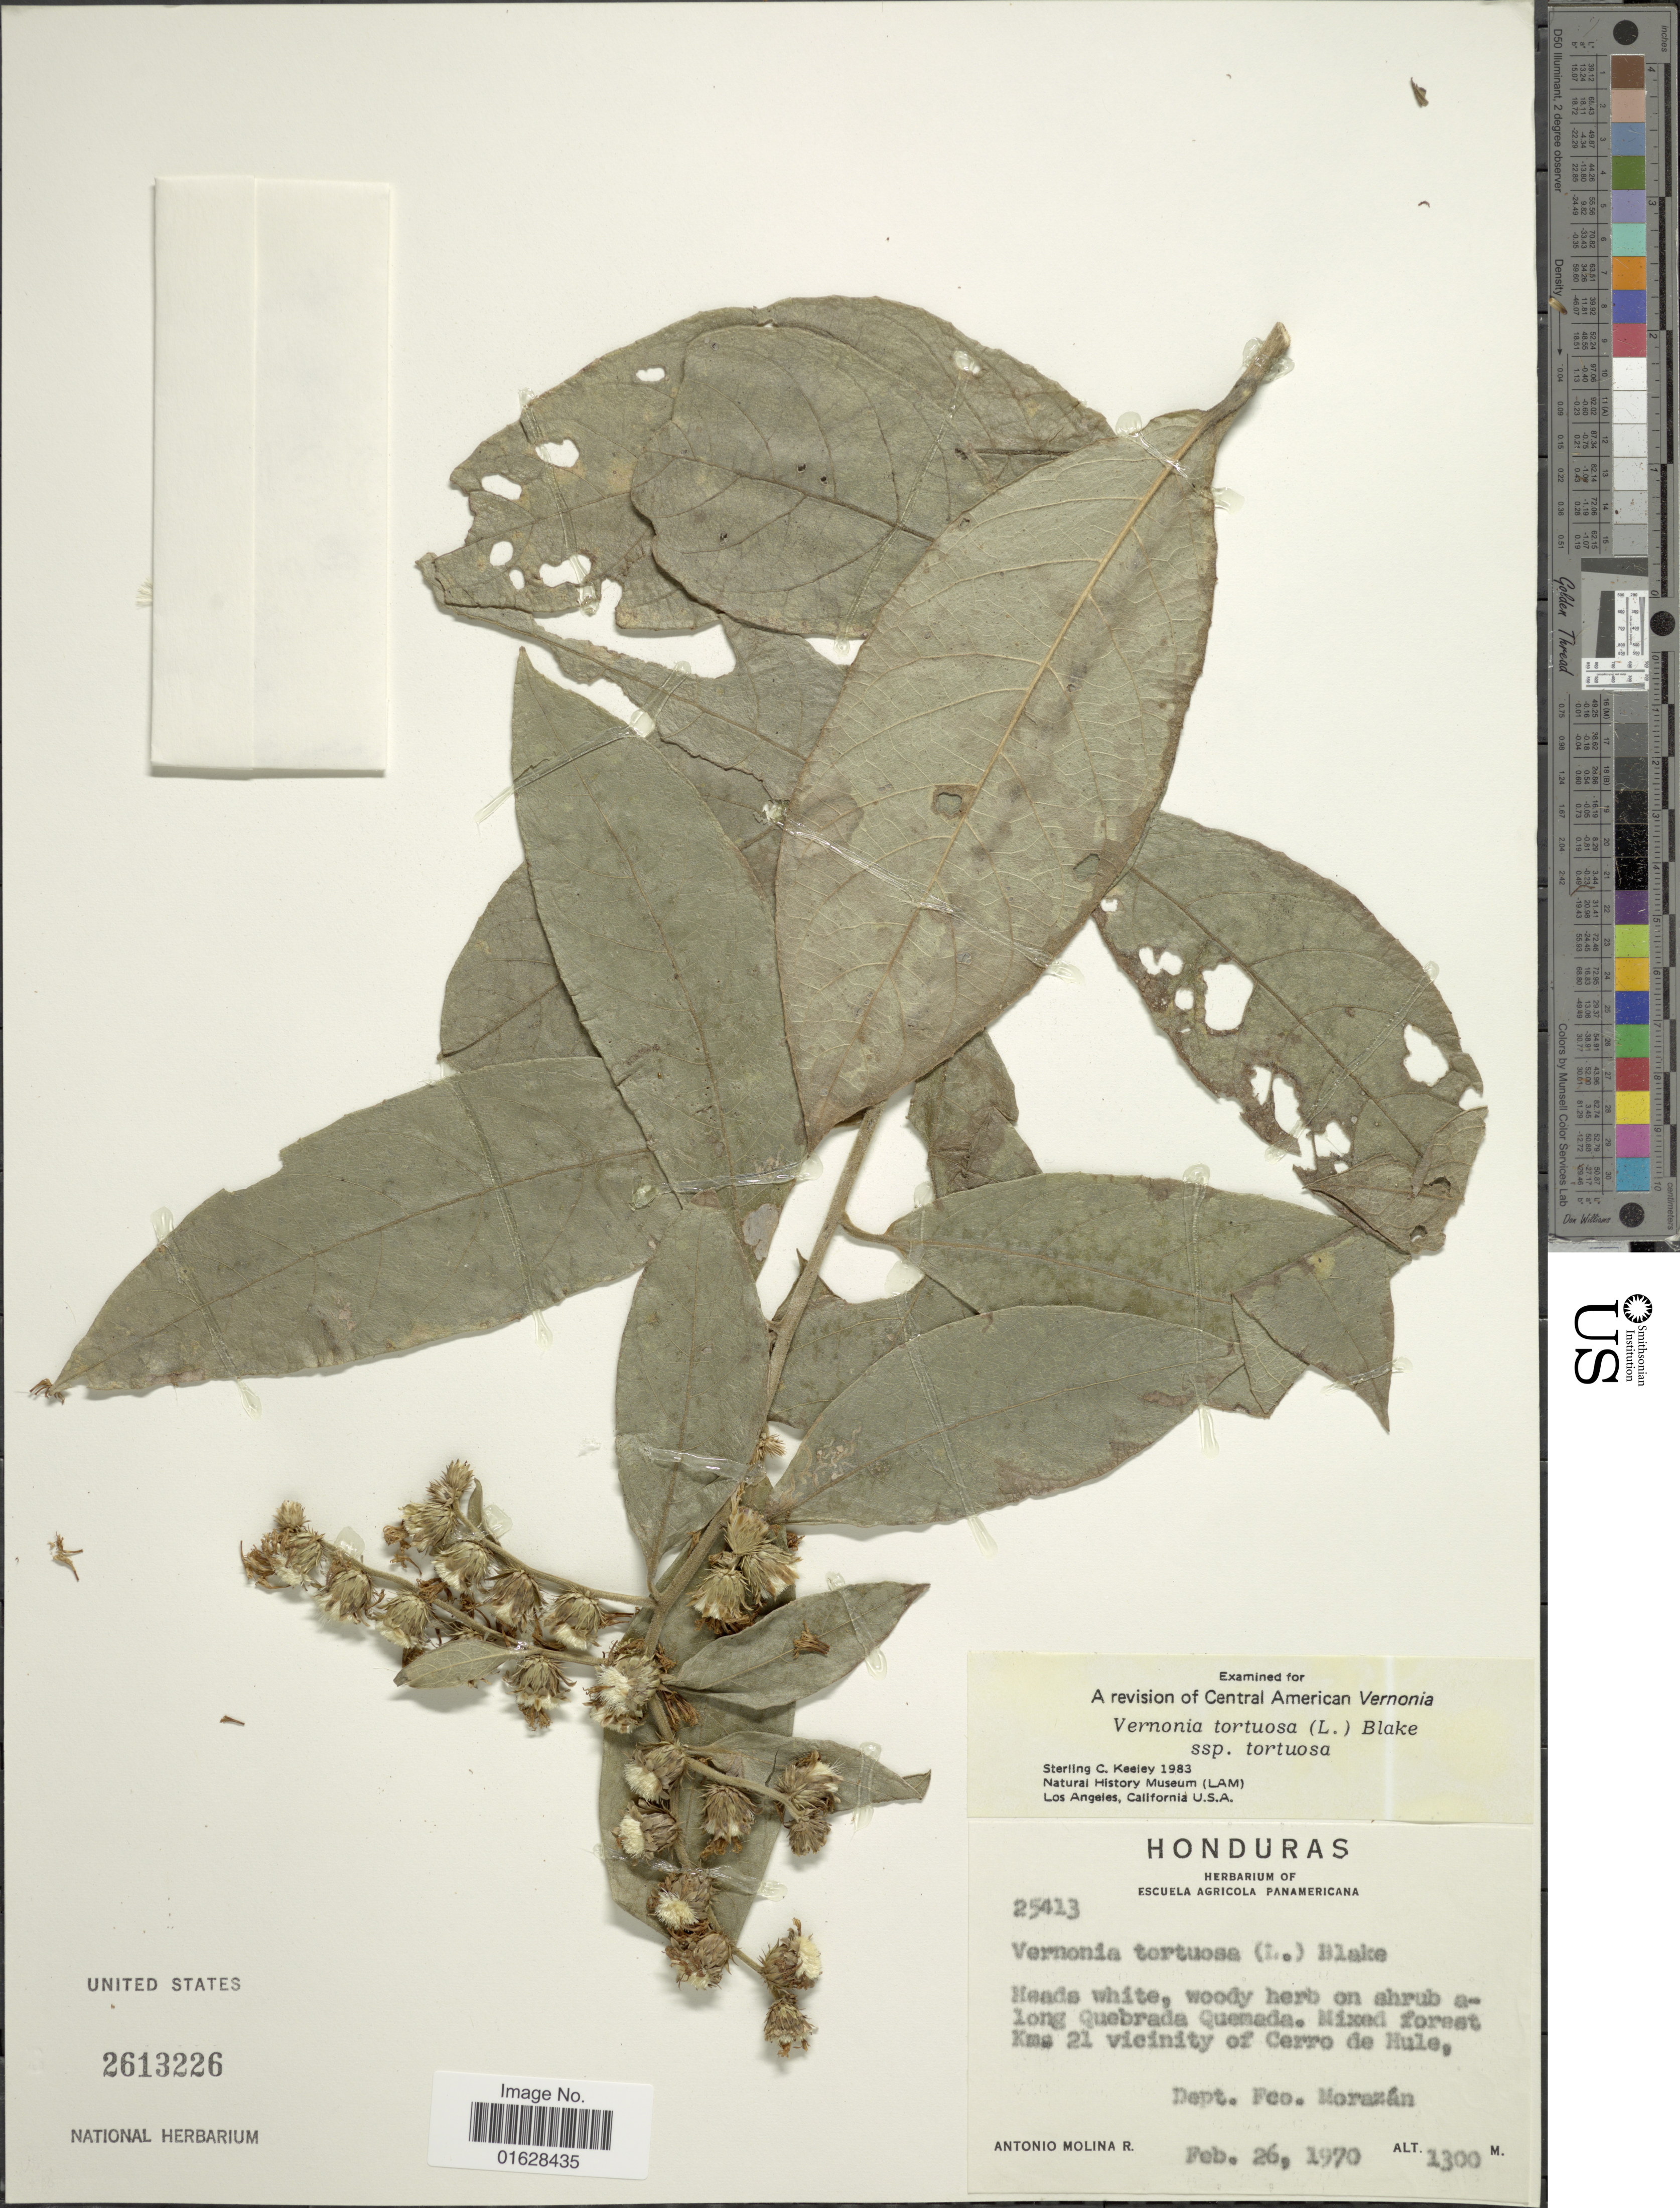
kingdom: Plantae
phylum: Tracheophyta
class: Magnoliopsida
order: Asterales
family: Asteraceae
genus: Lepidaploa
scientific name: Lepidaploa tortuosa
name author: (L.) H. Rob.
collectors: A. Molina R.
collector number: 25413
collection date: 1970-02-26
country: Honduras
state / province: Fco. Morazán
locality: Along Quebrada Quemada, kms 21 vicinity of Cerro de Hule, Dept. Fco. Morazan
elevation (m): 1300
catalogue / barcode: US 2613226